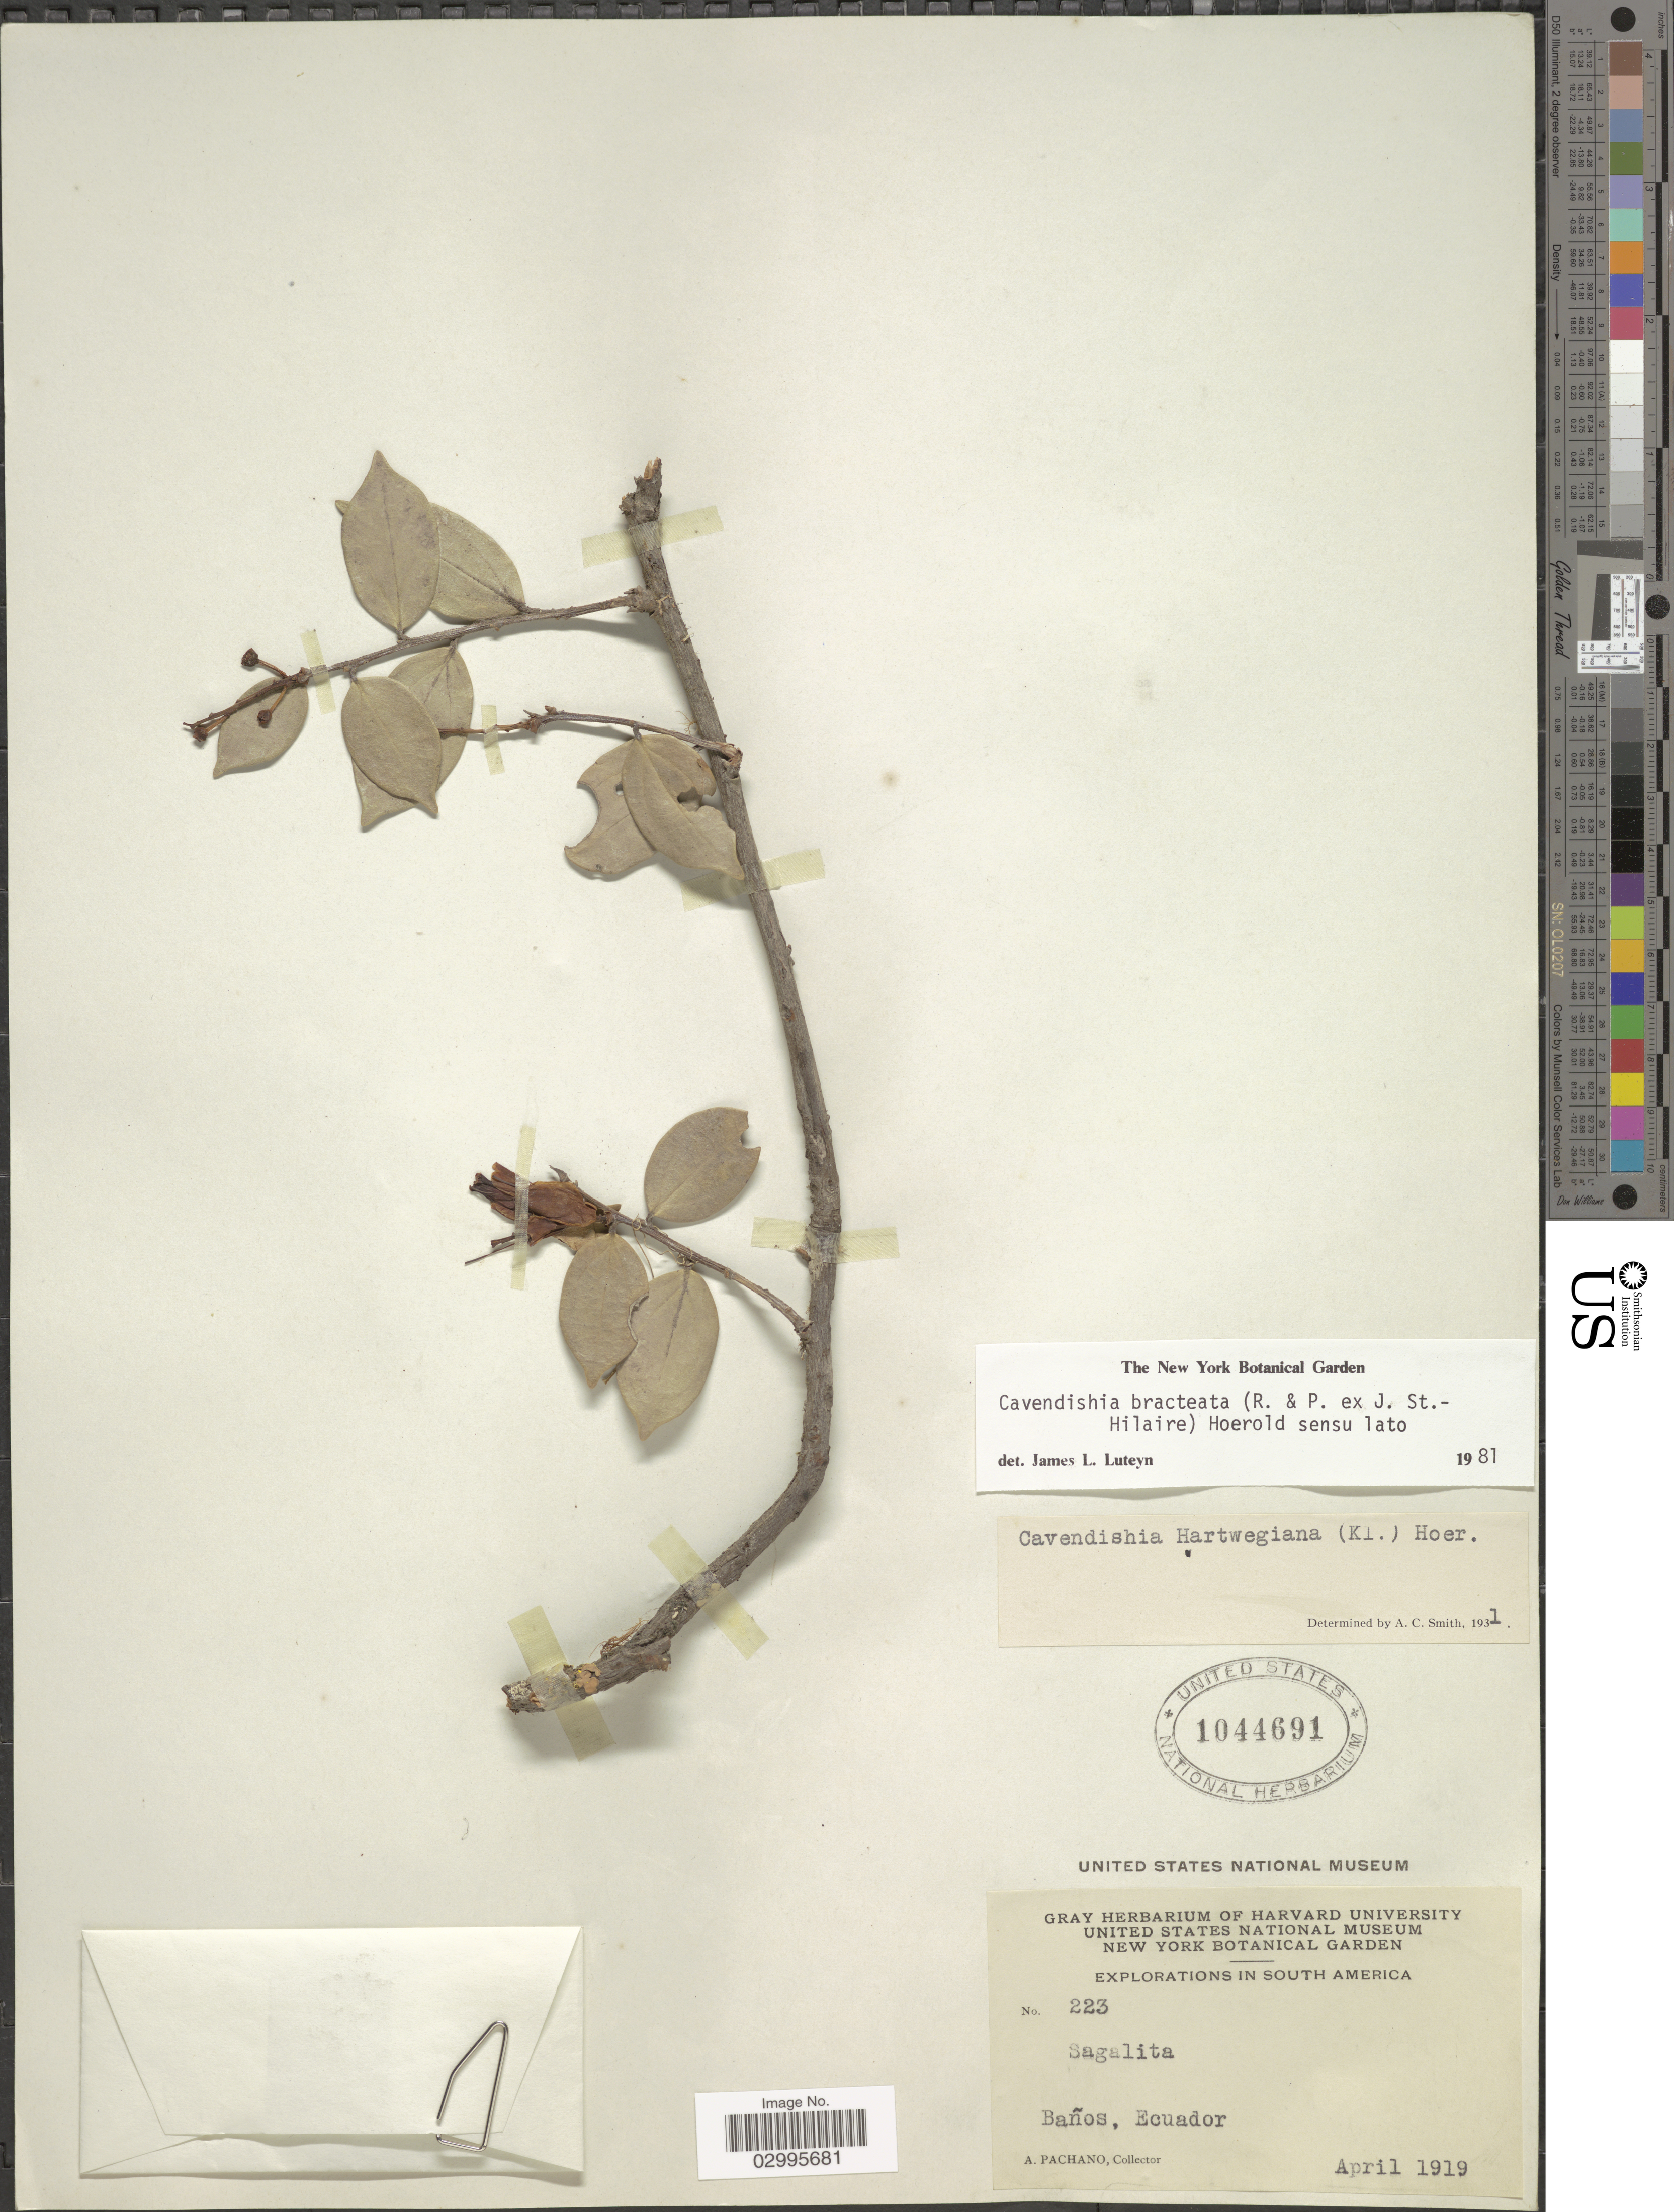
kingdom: Plantae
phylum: Tracheophyta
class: Magnoliopsida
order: Ericales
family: Ericaceae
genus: Cavendishia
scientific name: Cavendishia bracteata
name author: (Ruiz & Pav. ex J. St.-Hil.) Hoerold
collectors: A. Pachano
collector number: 223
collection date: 1919-04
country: Ecuador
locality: Baños.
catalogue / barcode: US 1044691